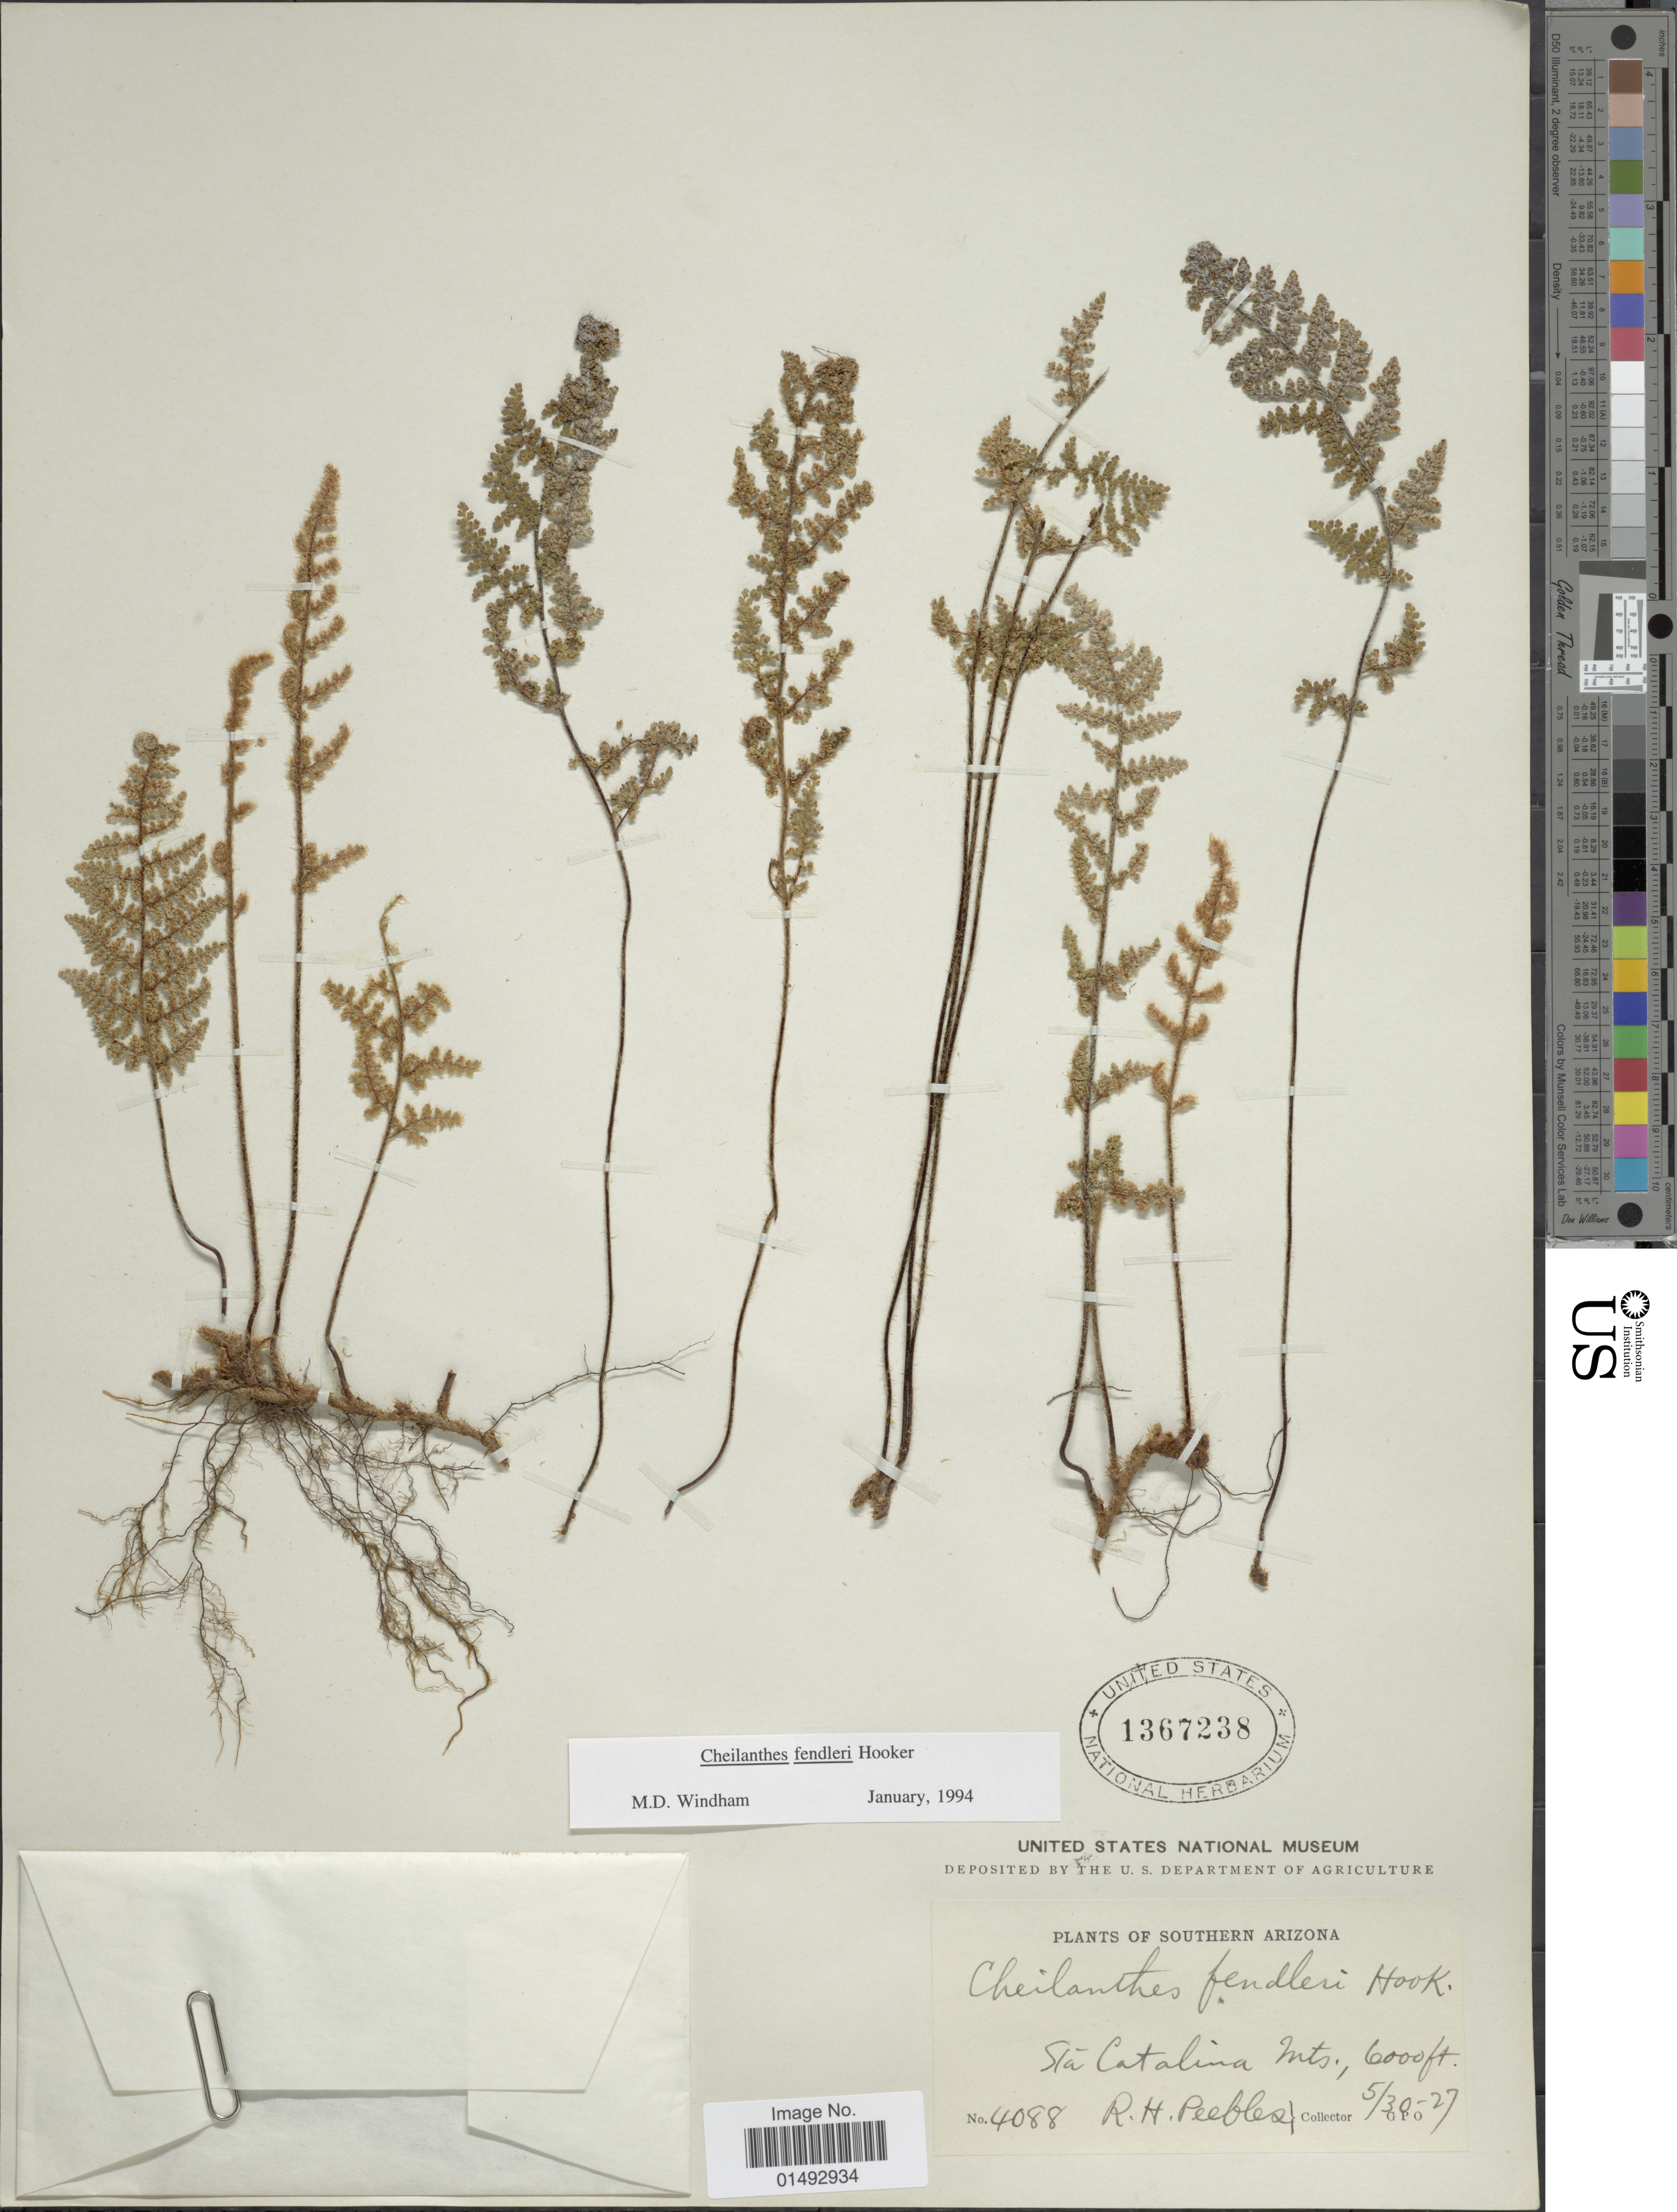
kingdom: Plantae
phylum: Tracheophyta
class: Polypodiopsida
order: Polypodiales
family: Pteridaceae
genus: Myriopteris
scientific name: Myriopteris fendleri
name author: (Hook.) E. Fourn.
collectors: R. H. Peebles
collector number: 4088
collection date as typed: Transcribed d/m/y: 30/5/27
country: United States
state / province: Arizona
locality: Southern Arizona, Sta Catalina Mts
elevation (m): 1829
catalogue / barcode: US 1367238